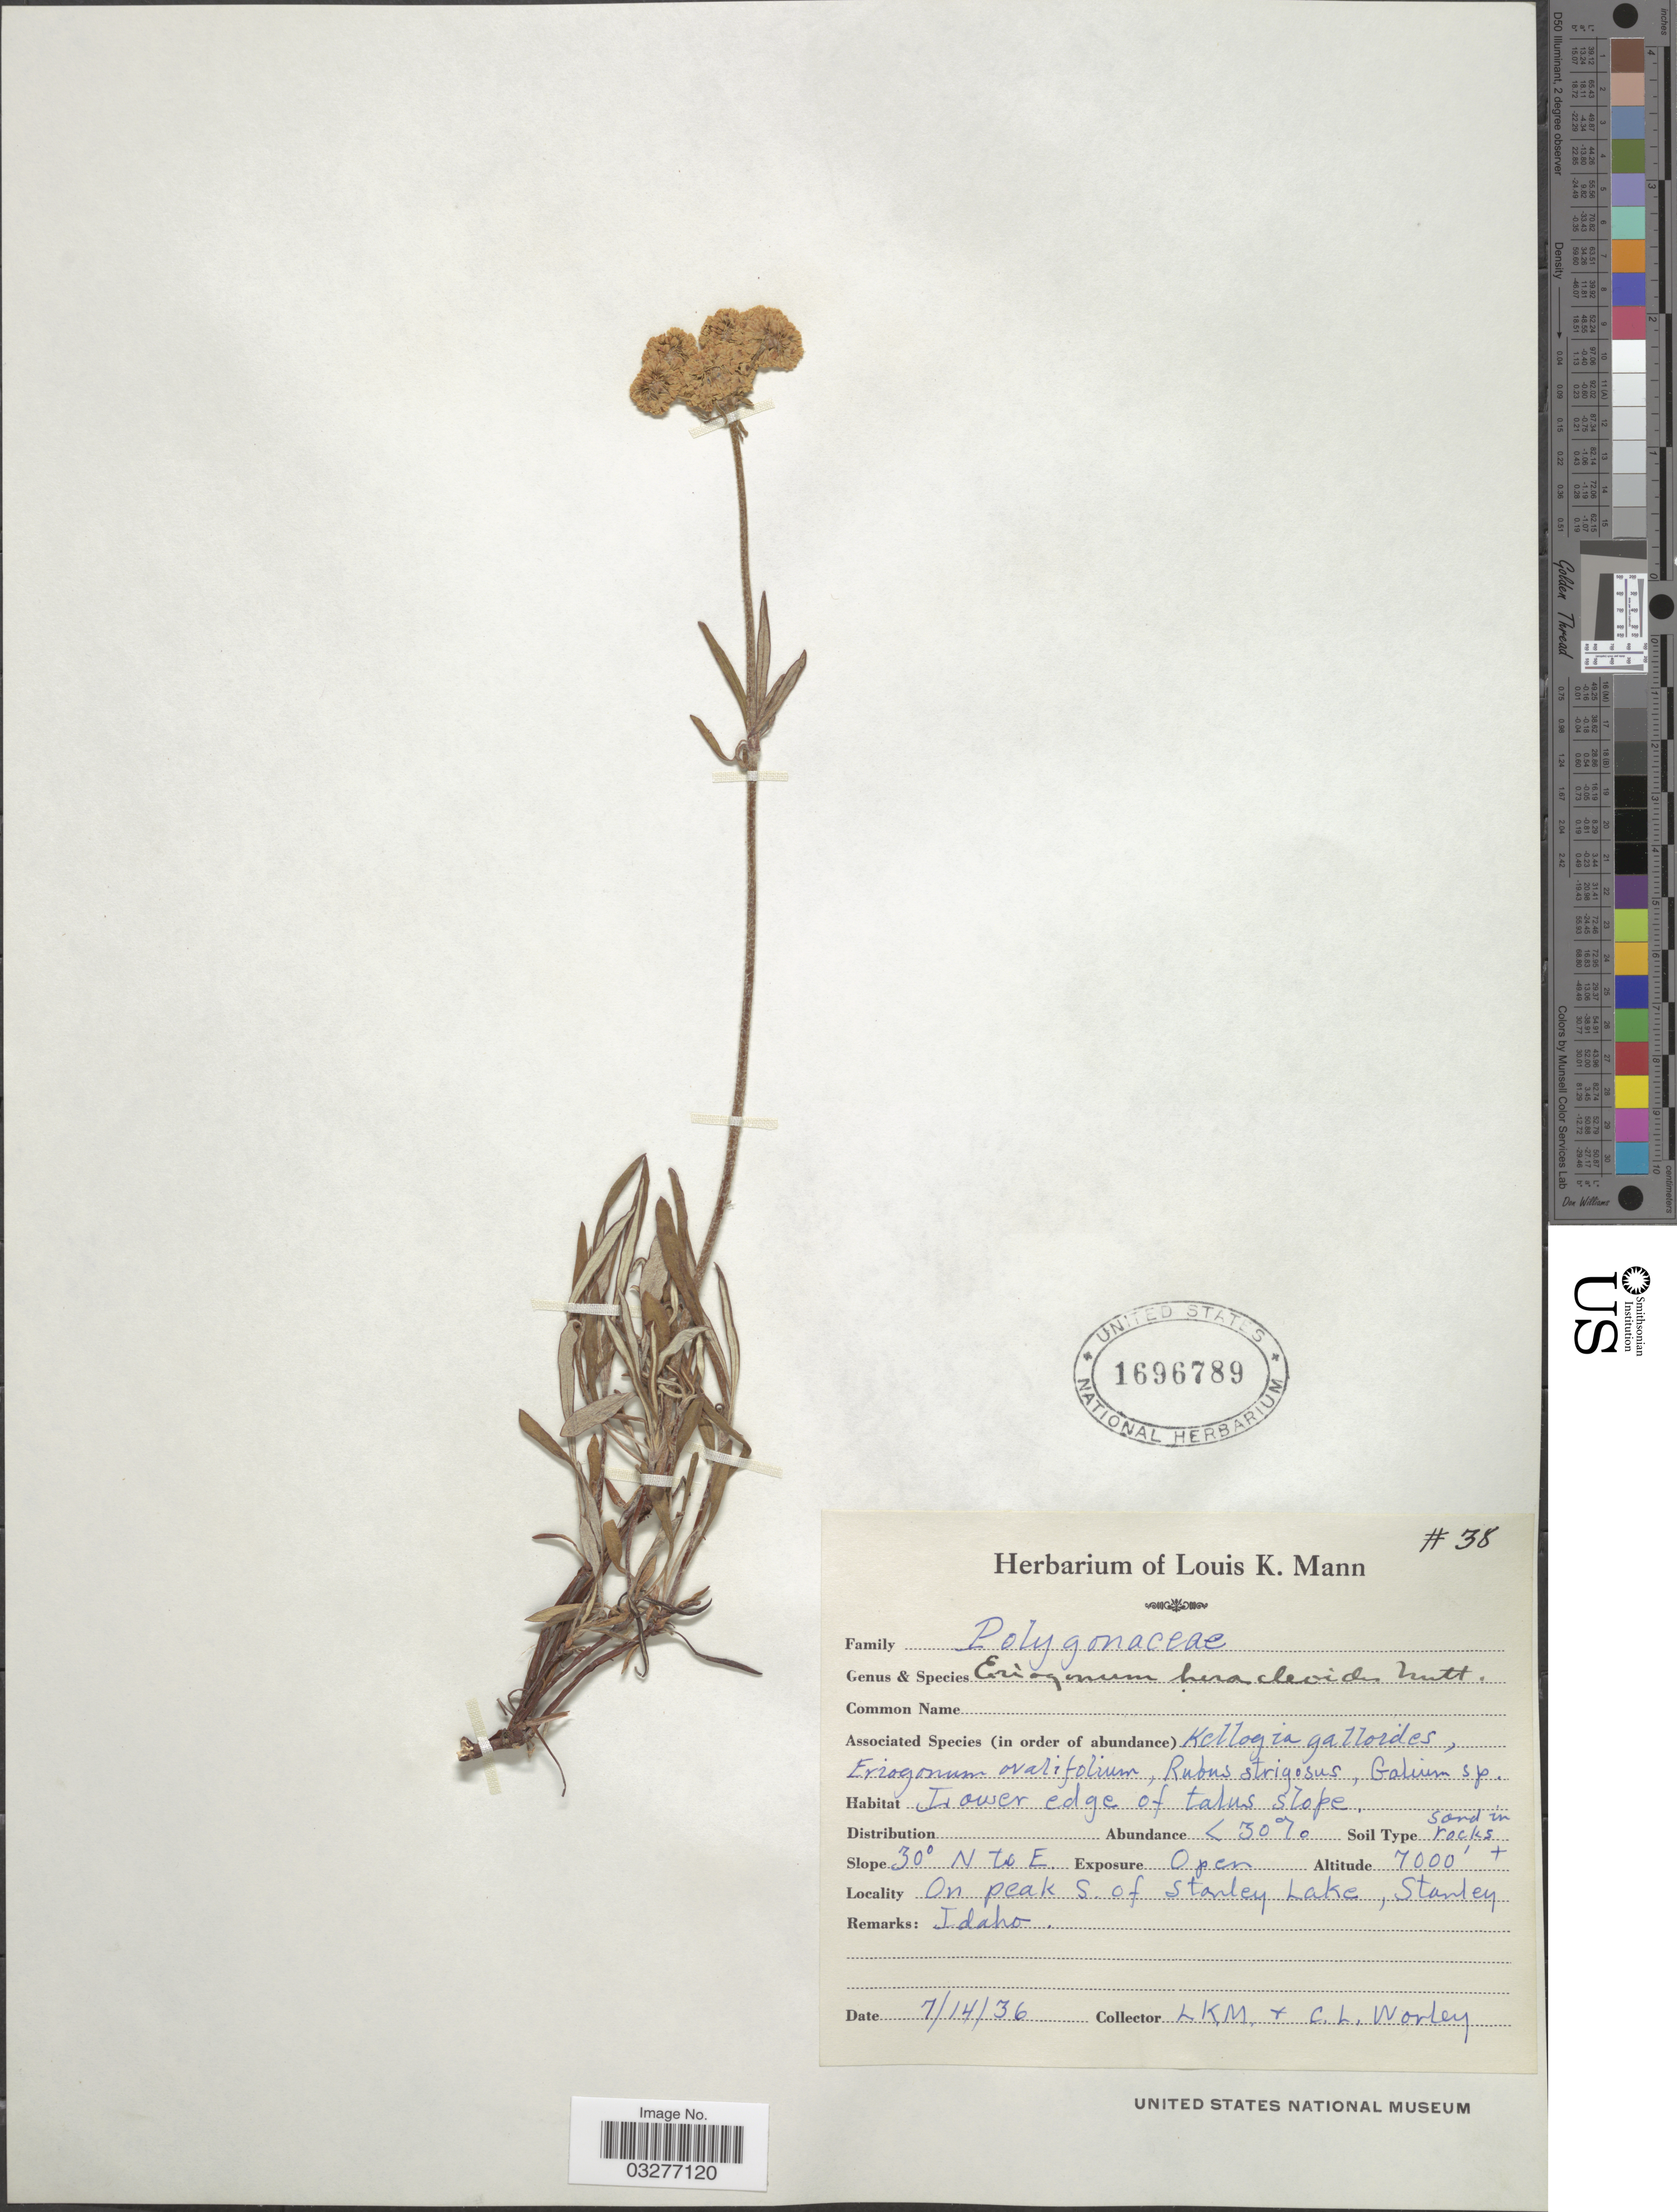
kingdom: Plantae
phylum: Tracheophyta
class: Magnoliopsida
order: Caryophyllales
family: Polygonaceae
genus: Eriogonum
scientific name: Eriogonum heracleoides var. heracleoides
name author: Nutt.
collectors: L. K. Mann & C. Worley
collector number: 38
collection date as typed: Transcribed d/m/y: 14/7/36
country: United States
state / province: Idaho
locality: On peak S. of Stanley Lake, Stanley.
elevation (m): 2134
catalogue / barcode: US 1696789